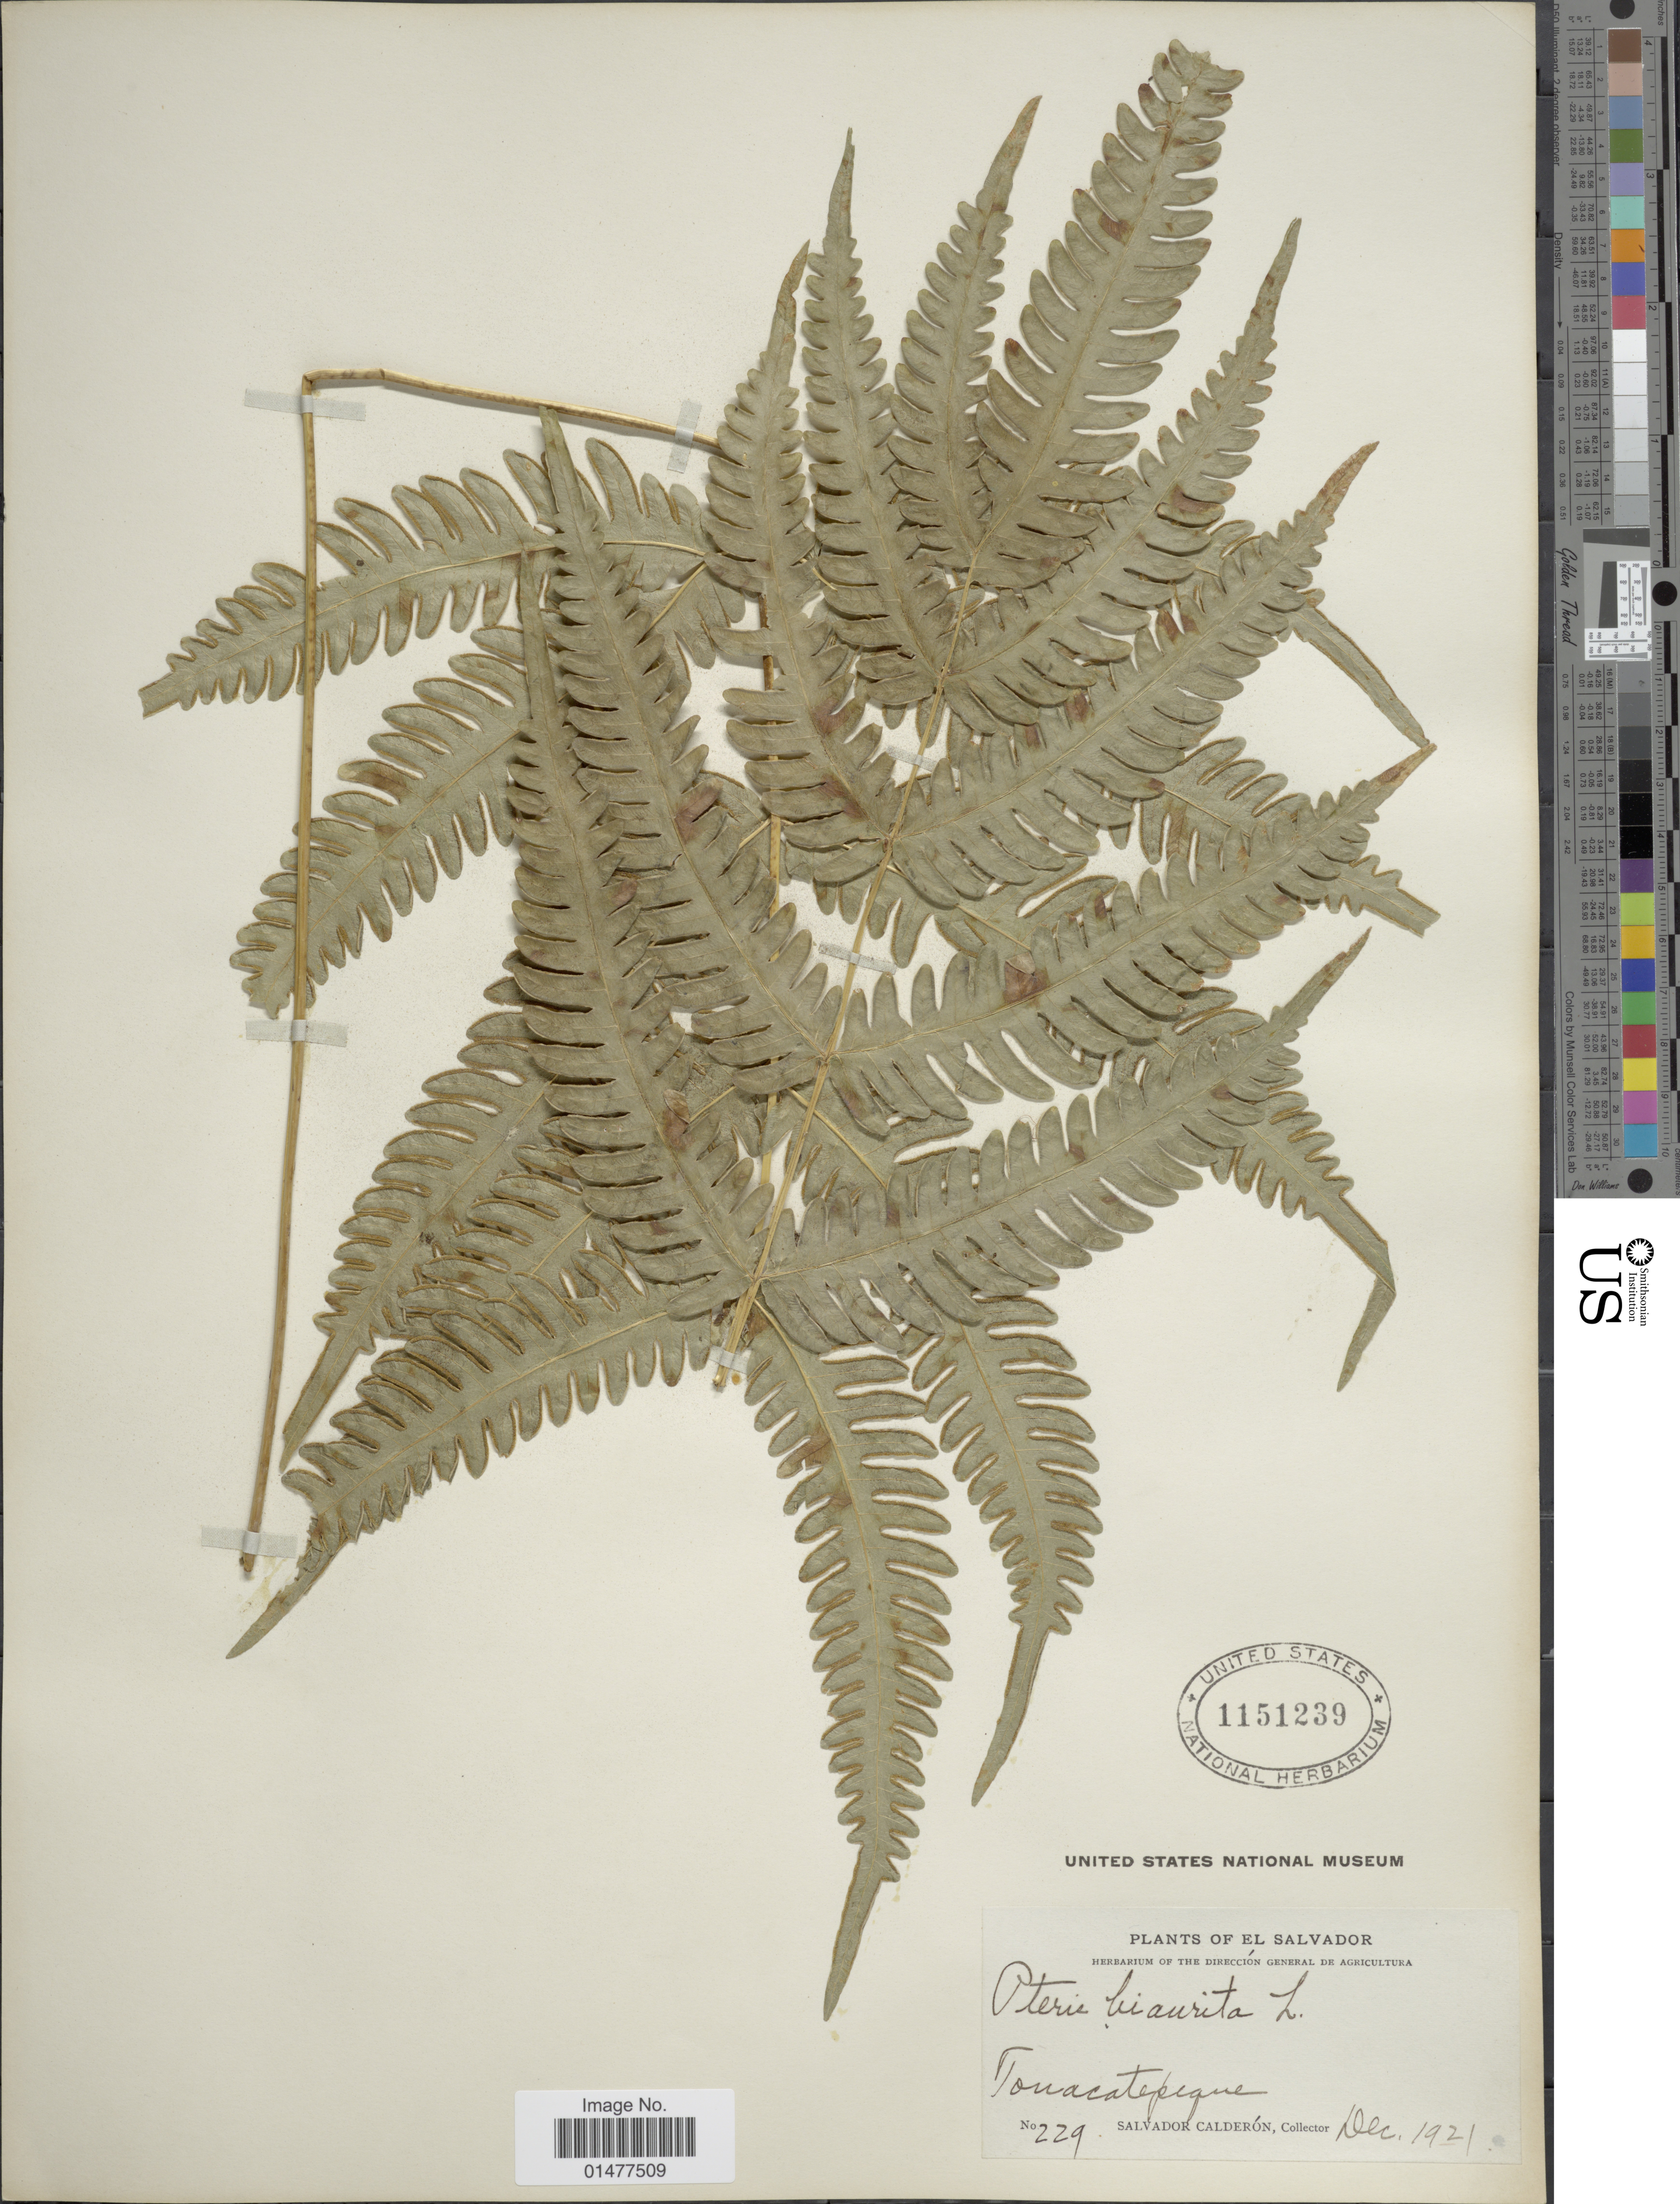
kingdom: Plantae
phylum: Tracheophyta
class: Polypodiopsida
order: Polypodiales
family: Pteridaceae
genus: Pteris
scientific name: Pteris biaurita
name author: L.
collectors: S. Calderón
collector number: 229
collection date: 1921-12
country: El Salvador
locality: Tonacatepeque.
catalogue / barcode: US 1151239